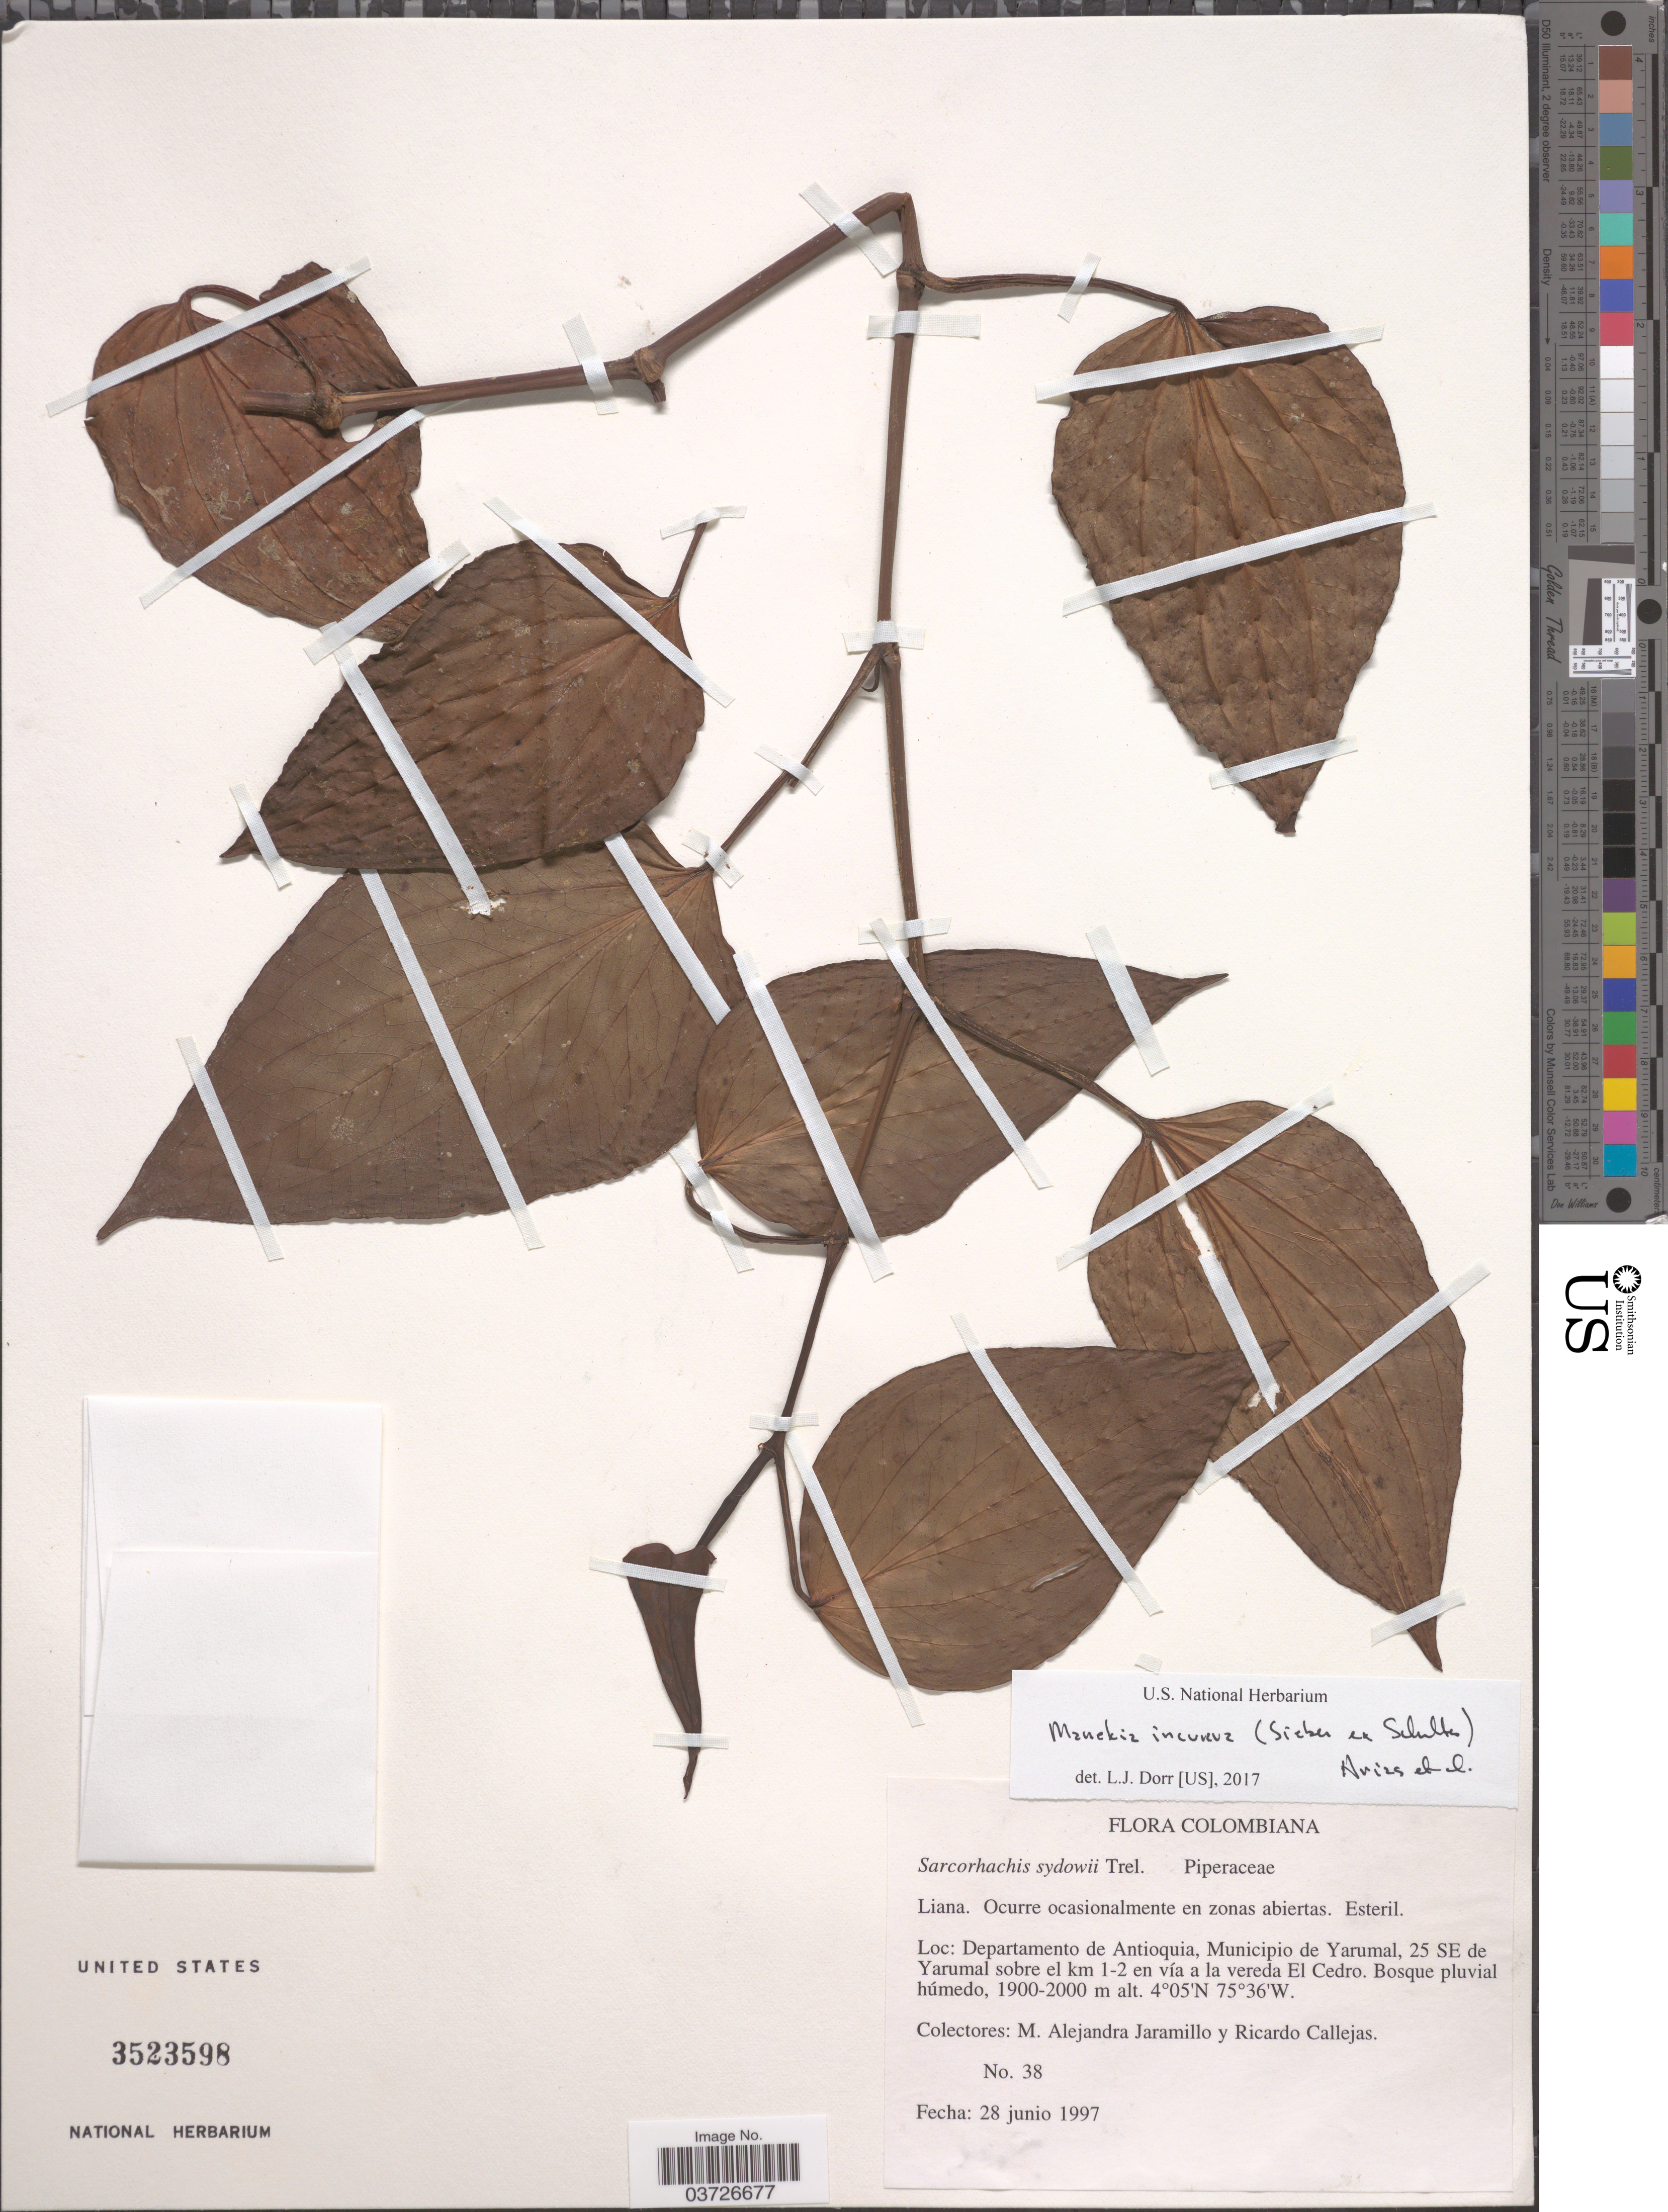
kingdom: Plantae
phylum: Tracheophyta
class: Magnoliopsida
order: Piperales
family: Piperaceae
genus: Manekia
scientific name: Manekia incurva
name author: (Sieber ex Schult.) T. Arias et al.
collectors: M. A. Jaramillo & R. Callejas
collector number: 38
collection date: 1997-06-28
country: Colombia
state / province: Antioquia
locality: Departamento de Antioquia, Municipio de Yarumal, 25 SE de Yarumal sobre el km 1-2 en vía a la vereda El Cedro.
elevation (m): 1900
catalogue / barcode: US 3523598